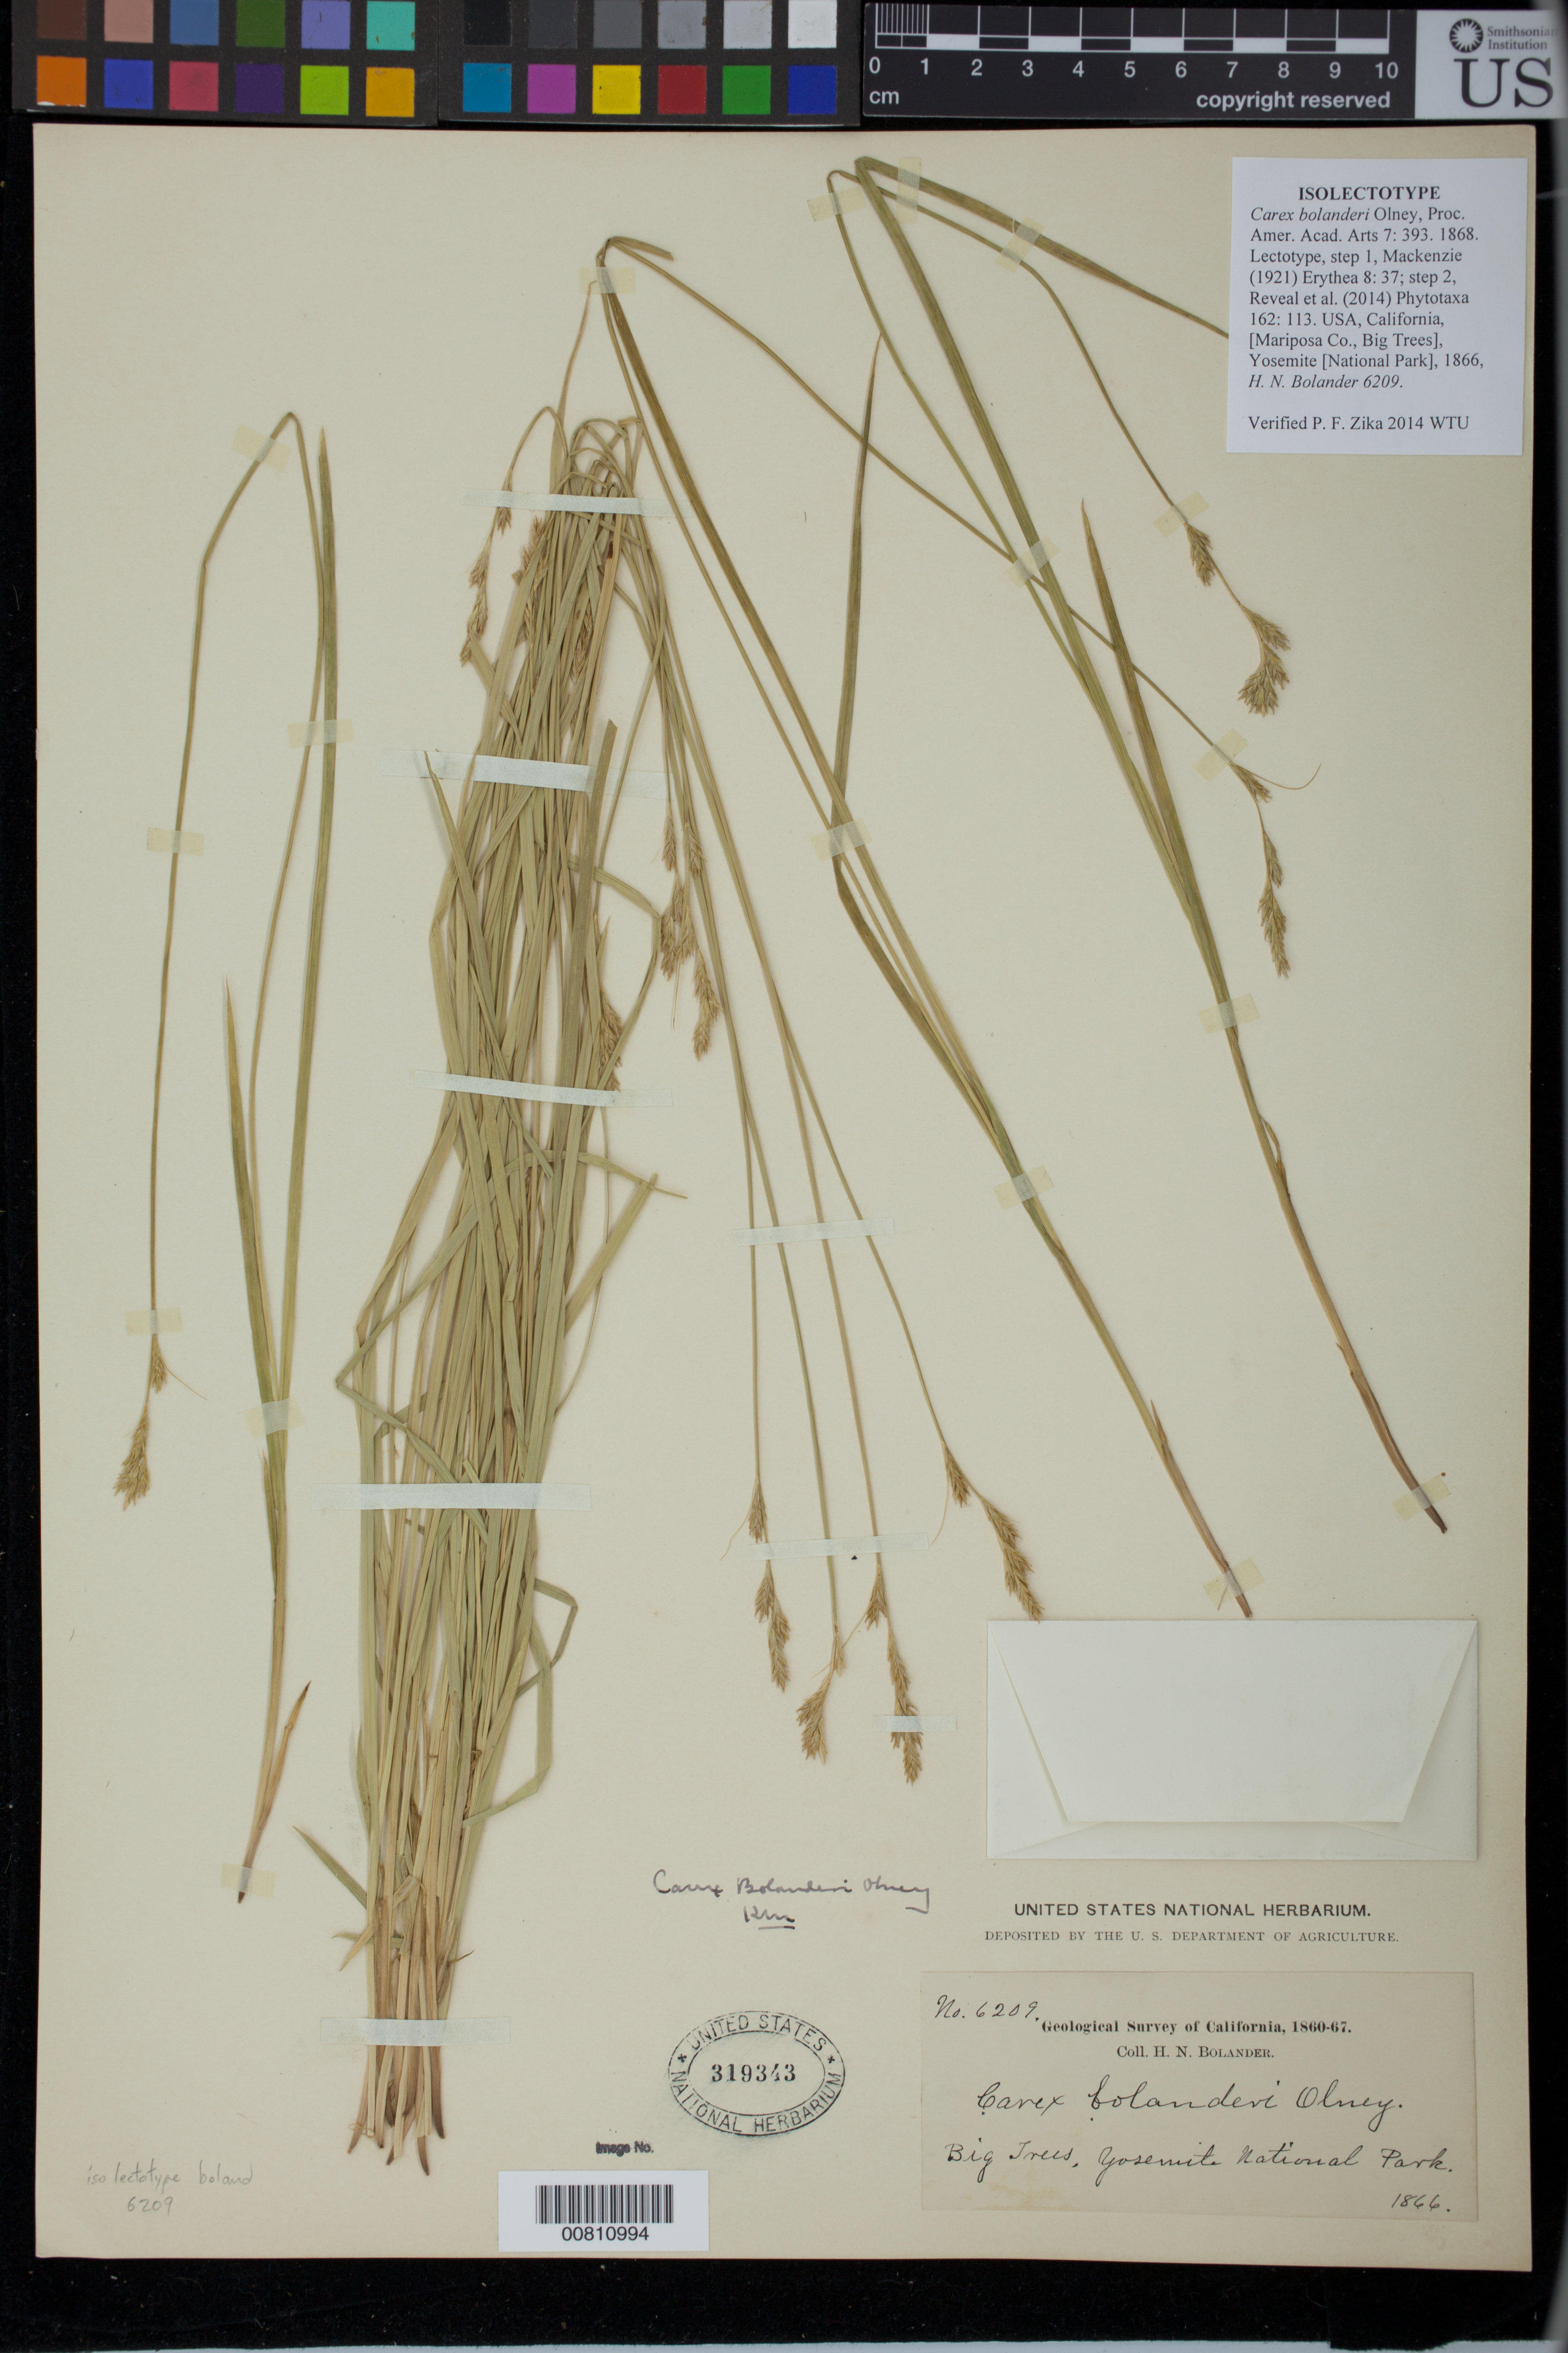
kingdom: Plantae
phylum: Tracheophyta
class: Liliopsida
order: Poales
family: Cyperaceae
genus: Carex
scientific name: Carex bolanderi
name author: Olney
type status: Isolectotype; Isosyntype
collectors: H. Bolander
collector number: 6209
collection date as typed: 1866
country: United States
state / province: California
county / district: Mariposa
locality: Big Trees, Yosemite National Park.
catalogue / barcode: US 319343